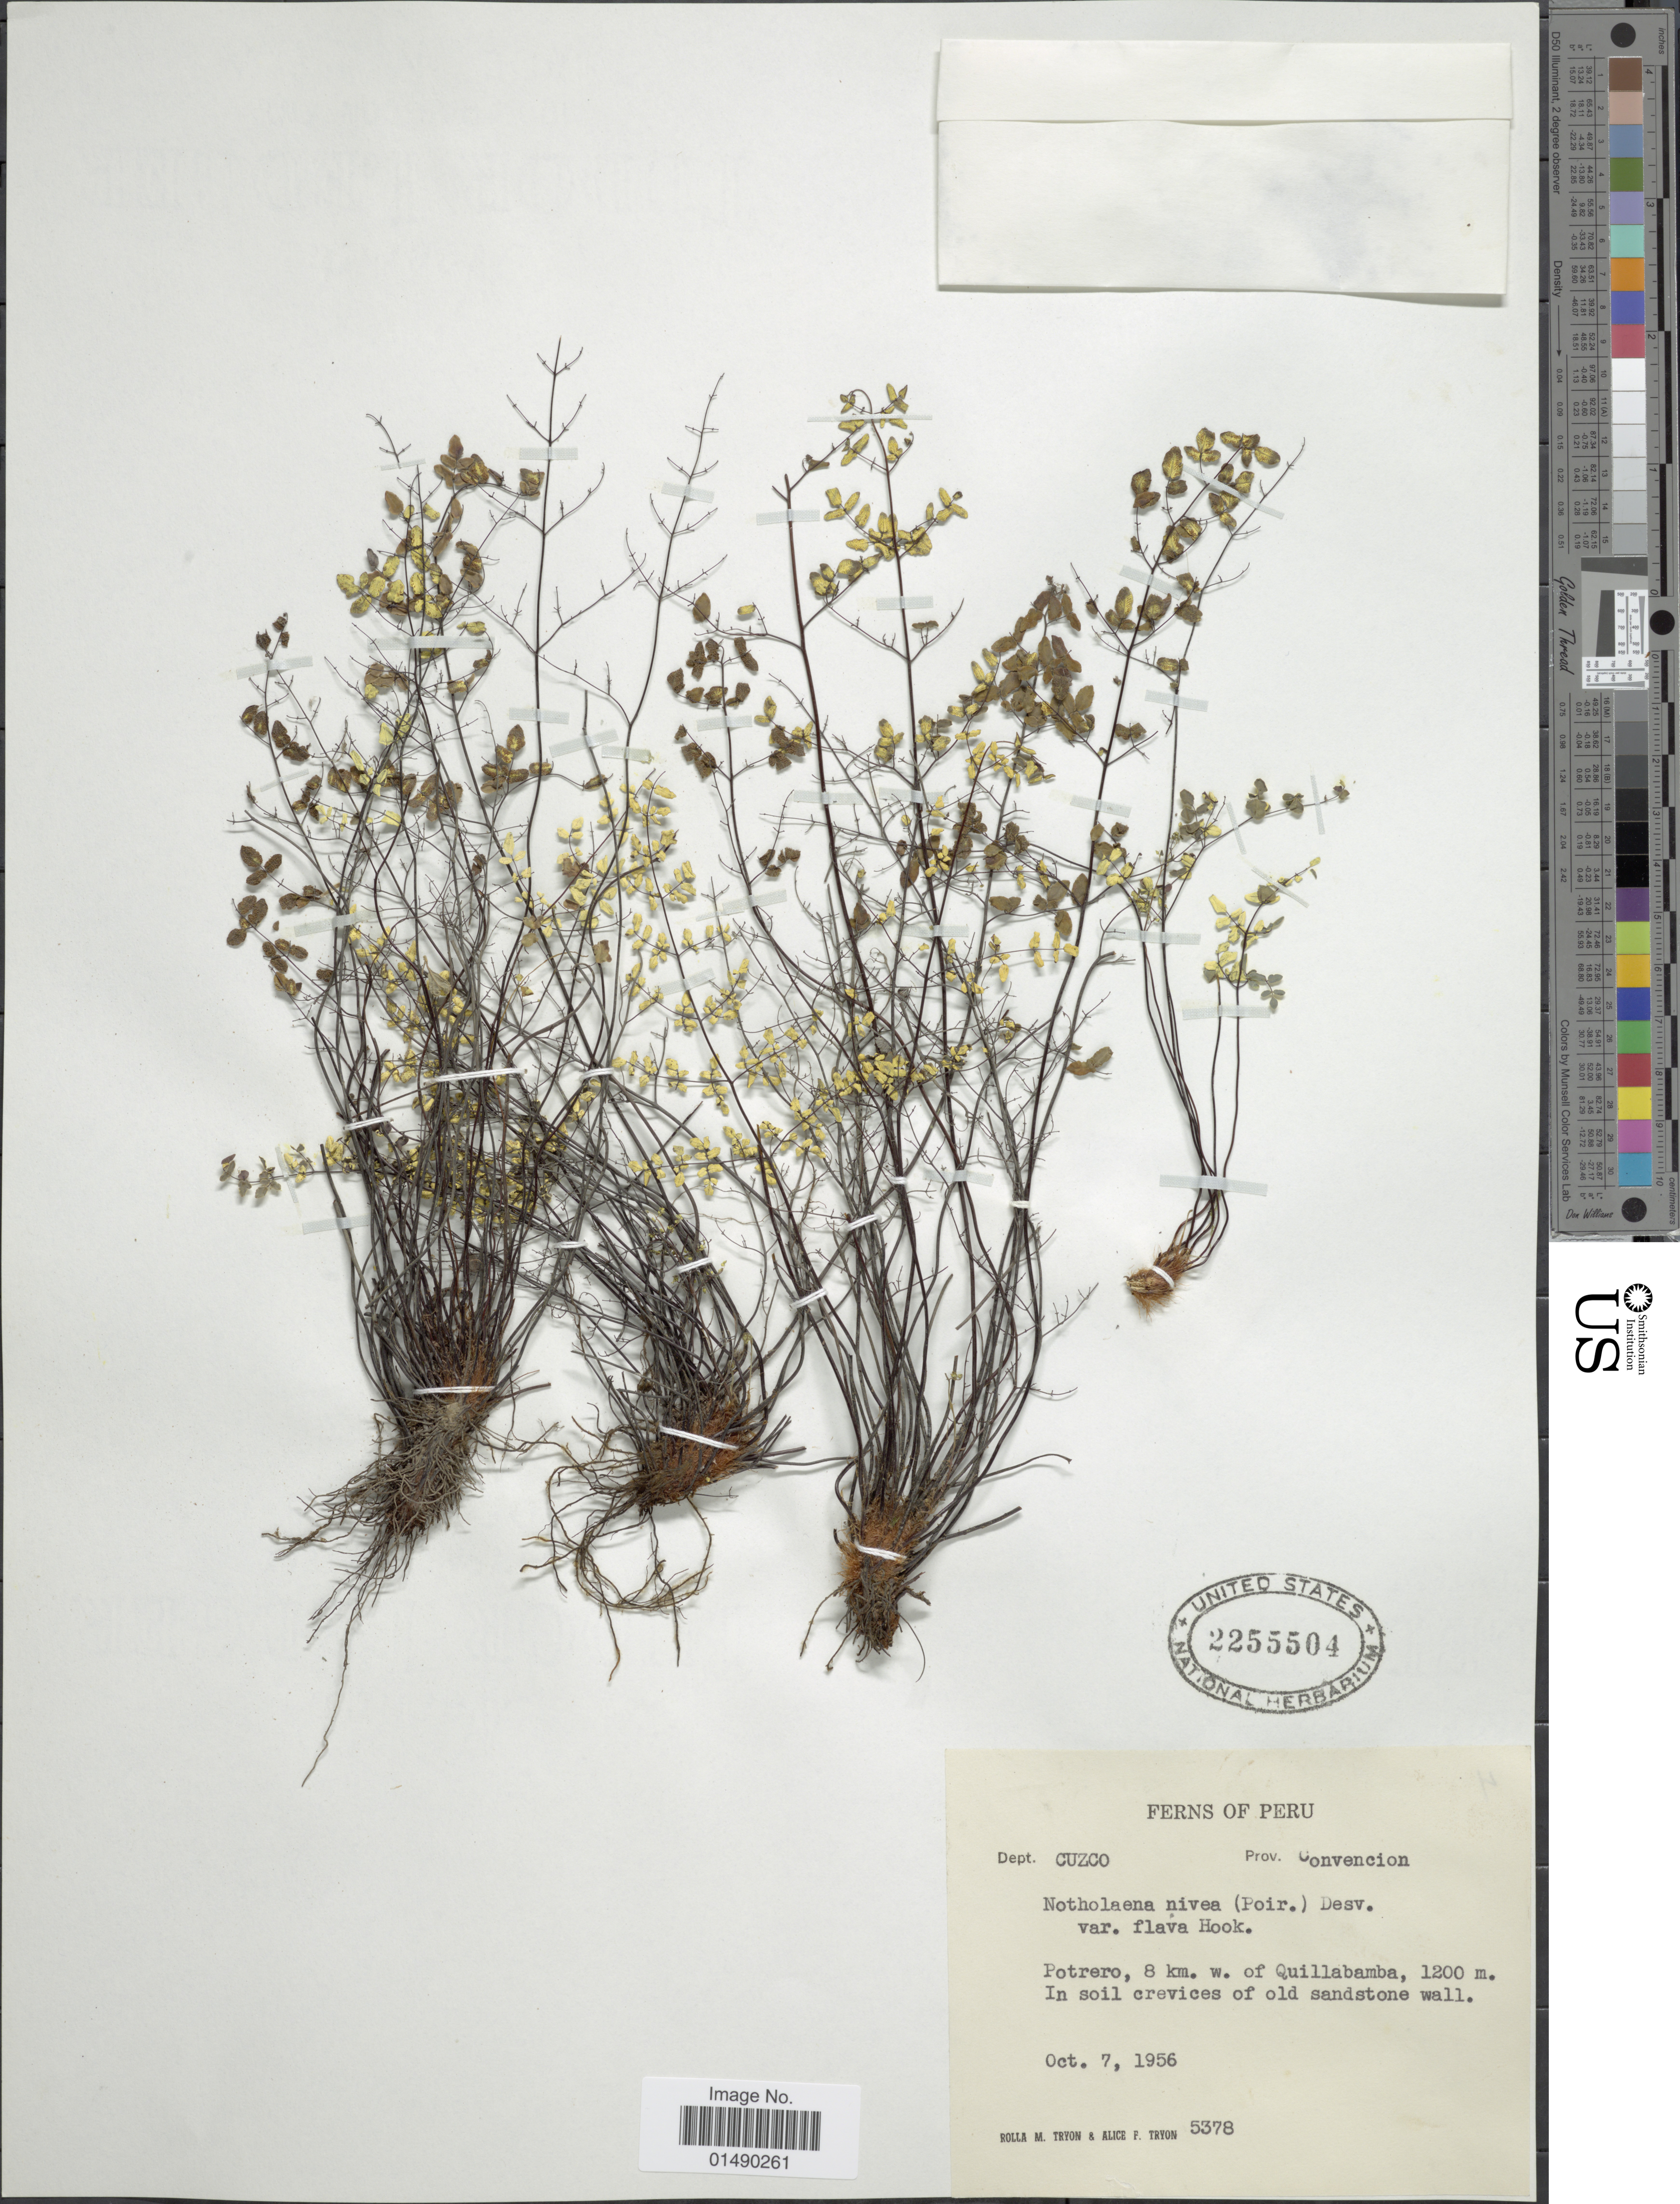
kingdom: Plantae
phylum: Tracheophyta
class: Polypodiopsida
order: Polypodiales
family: Pteridaceae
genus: Argyrochosma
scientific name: Argyrochosma nivea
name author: (Poir.) Windham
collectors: R. M. Tryon & A. F. Tryon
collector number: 5378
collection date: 1956-10-07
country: Peru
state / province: Cusco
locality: Peru, Dept. Cuzco, Prov. Convencion, Potreto, 8 km. w. Quillambamba.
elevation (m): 1200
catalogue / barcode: US 2255504